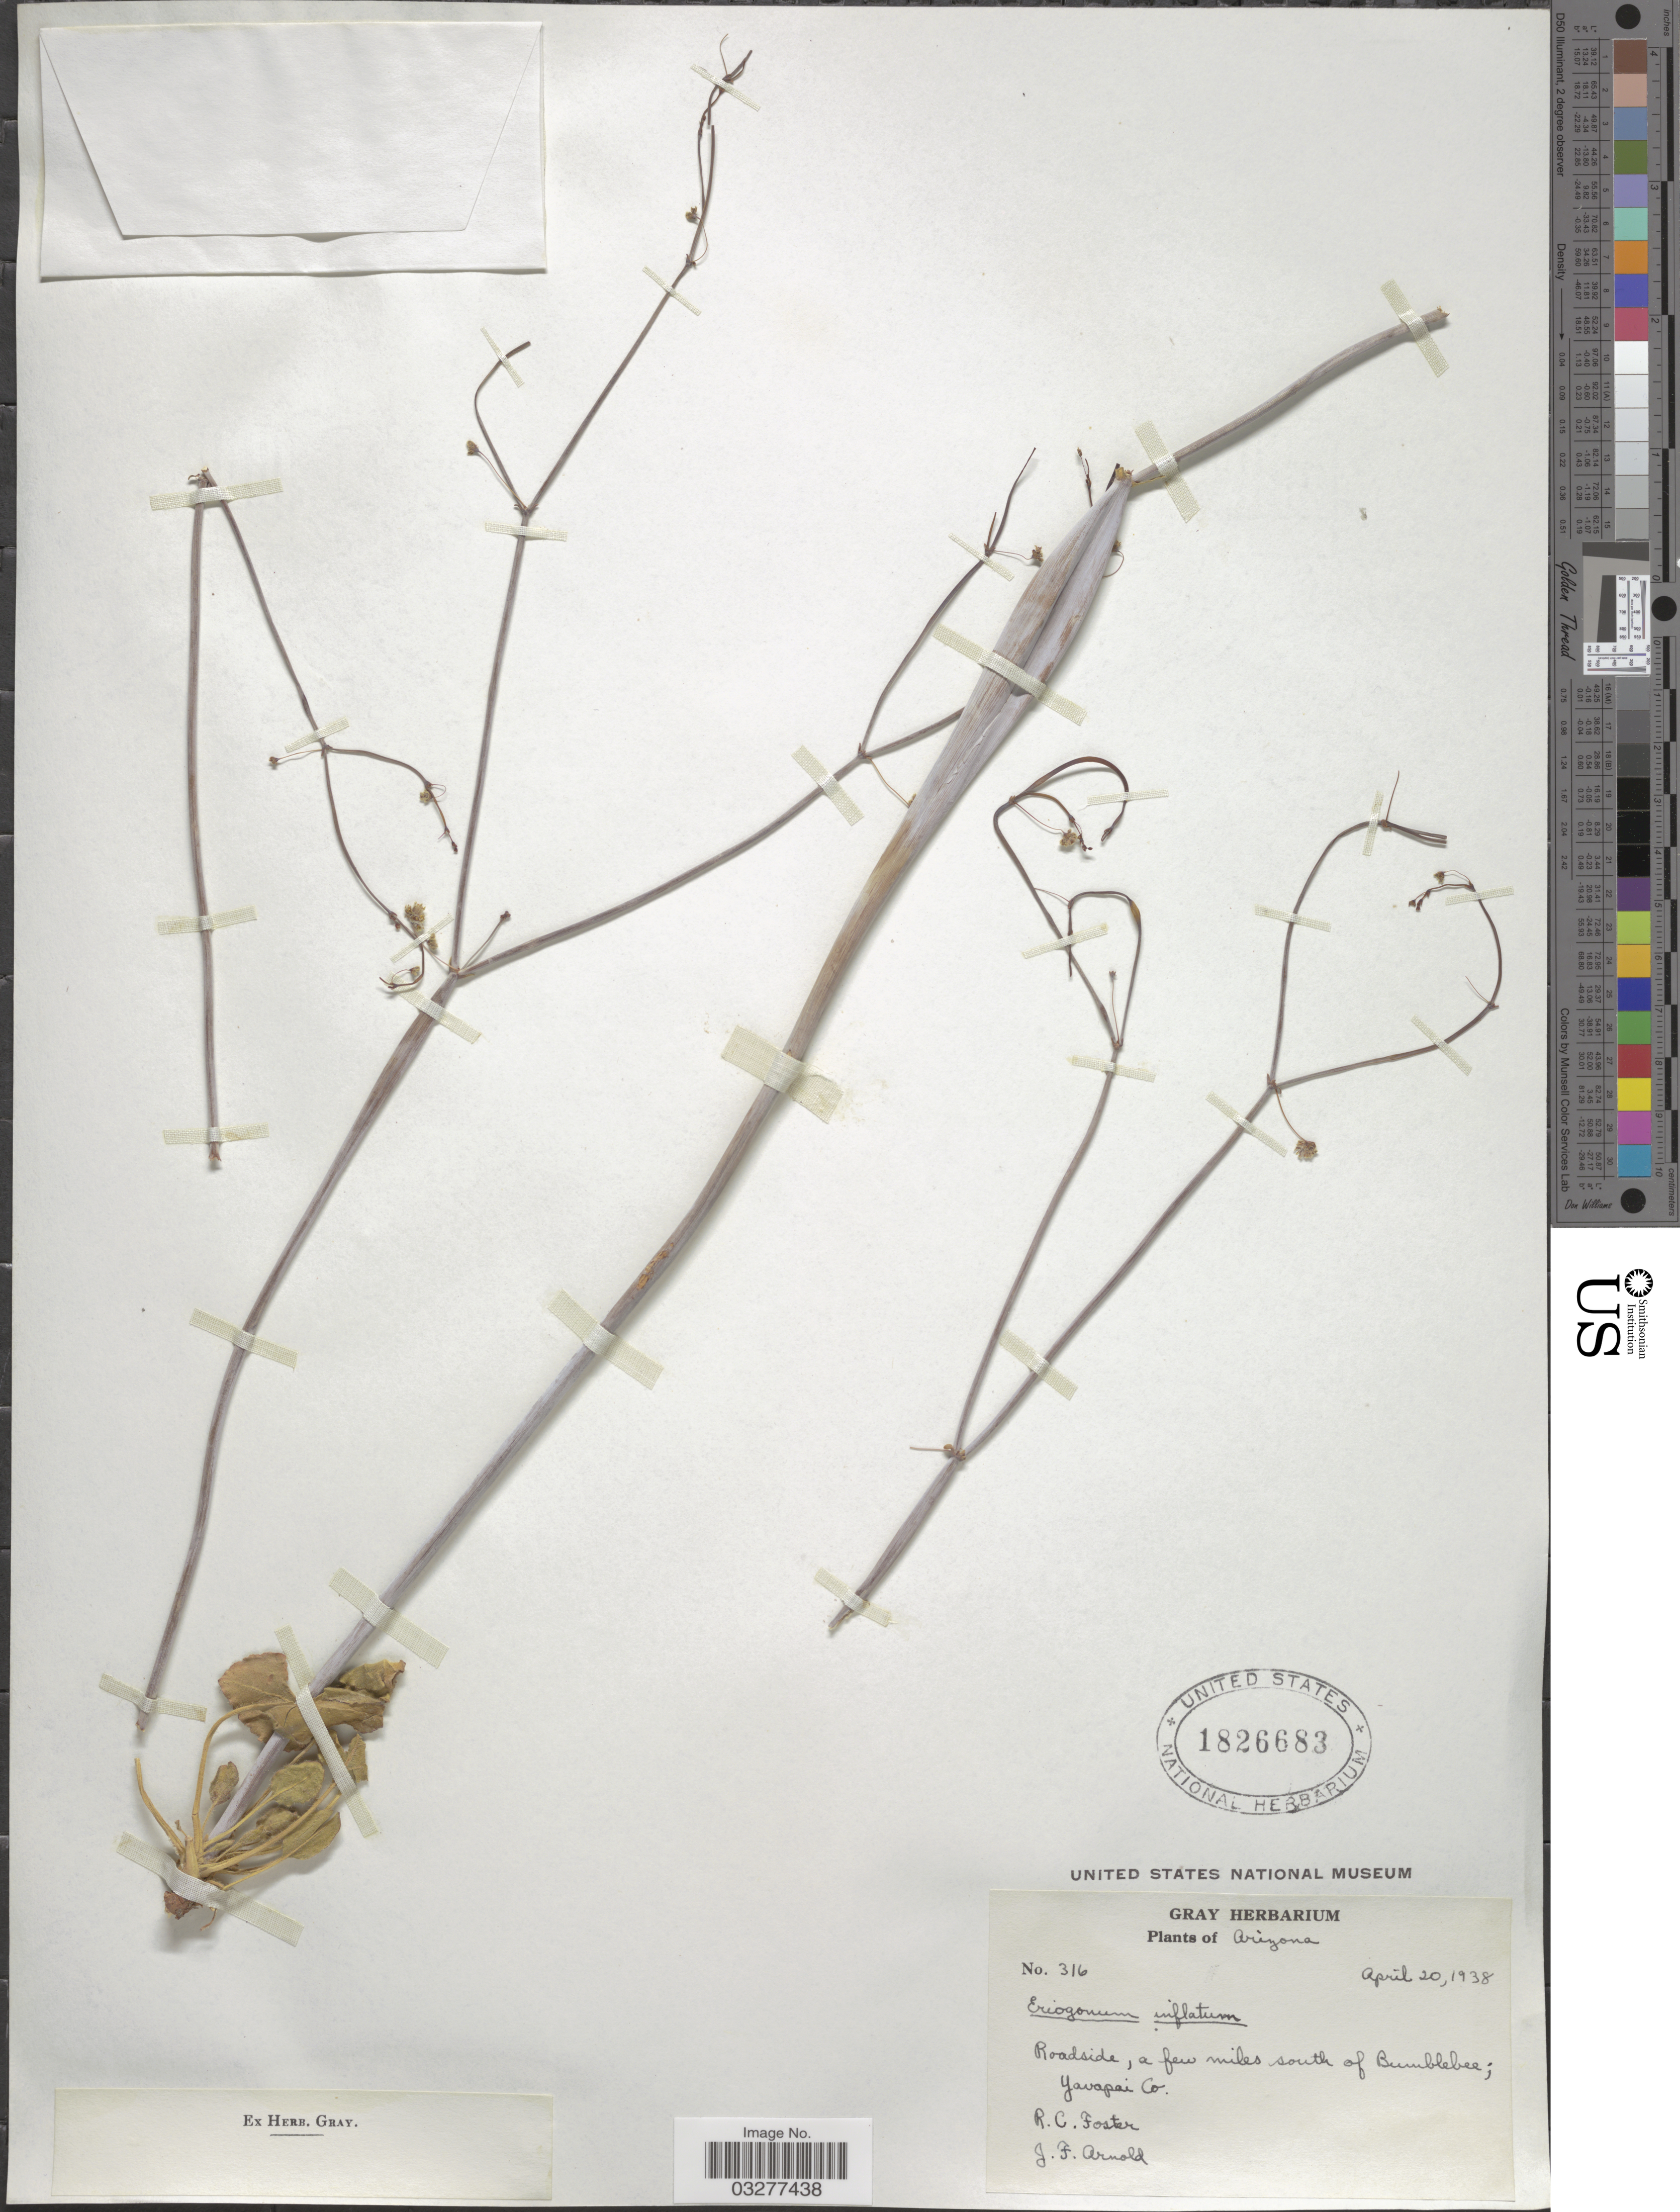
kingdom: Plantae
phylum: Tracheophyta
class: Magnoliopsida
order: Caryophyllales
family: Polygonaceae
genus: Eriogonum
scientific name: Eriogonum inflatum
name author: Torr. & Frém.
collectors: R. C. Foster & J. F. Arnold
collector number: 316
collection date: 1938-04-20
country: United States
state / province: Arizona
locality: Roadside, a few miles south of Bumblebee; Yavapai Co.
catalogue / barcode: US 1826683